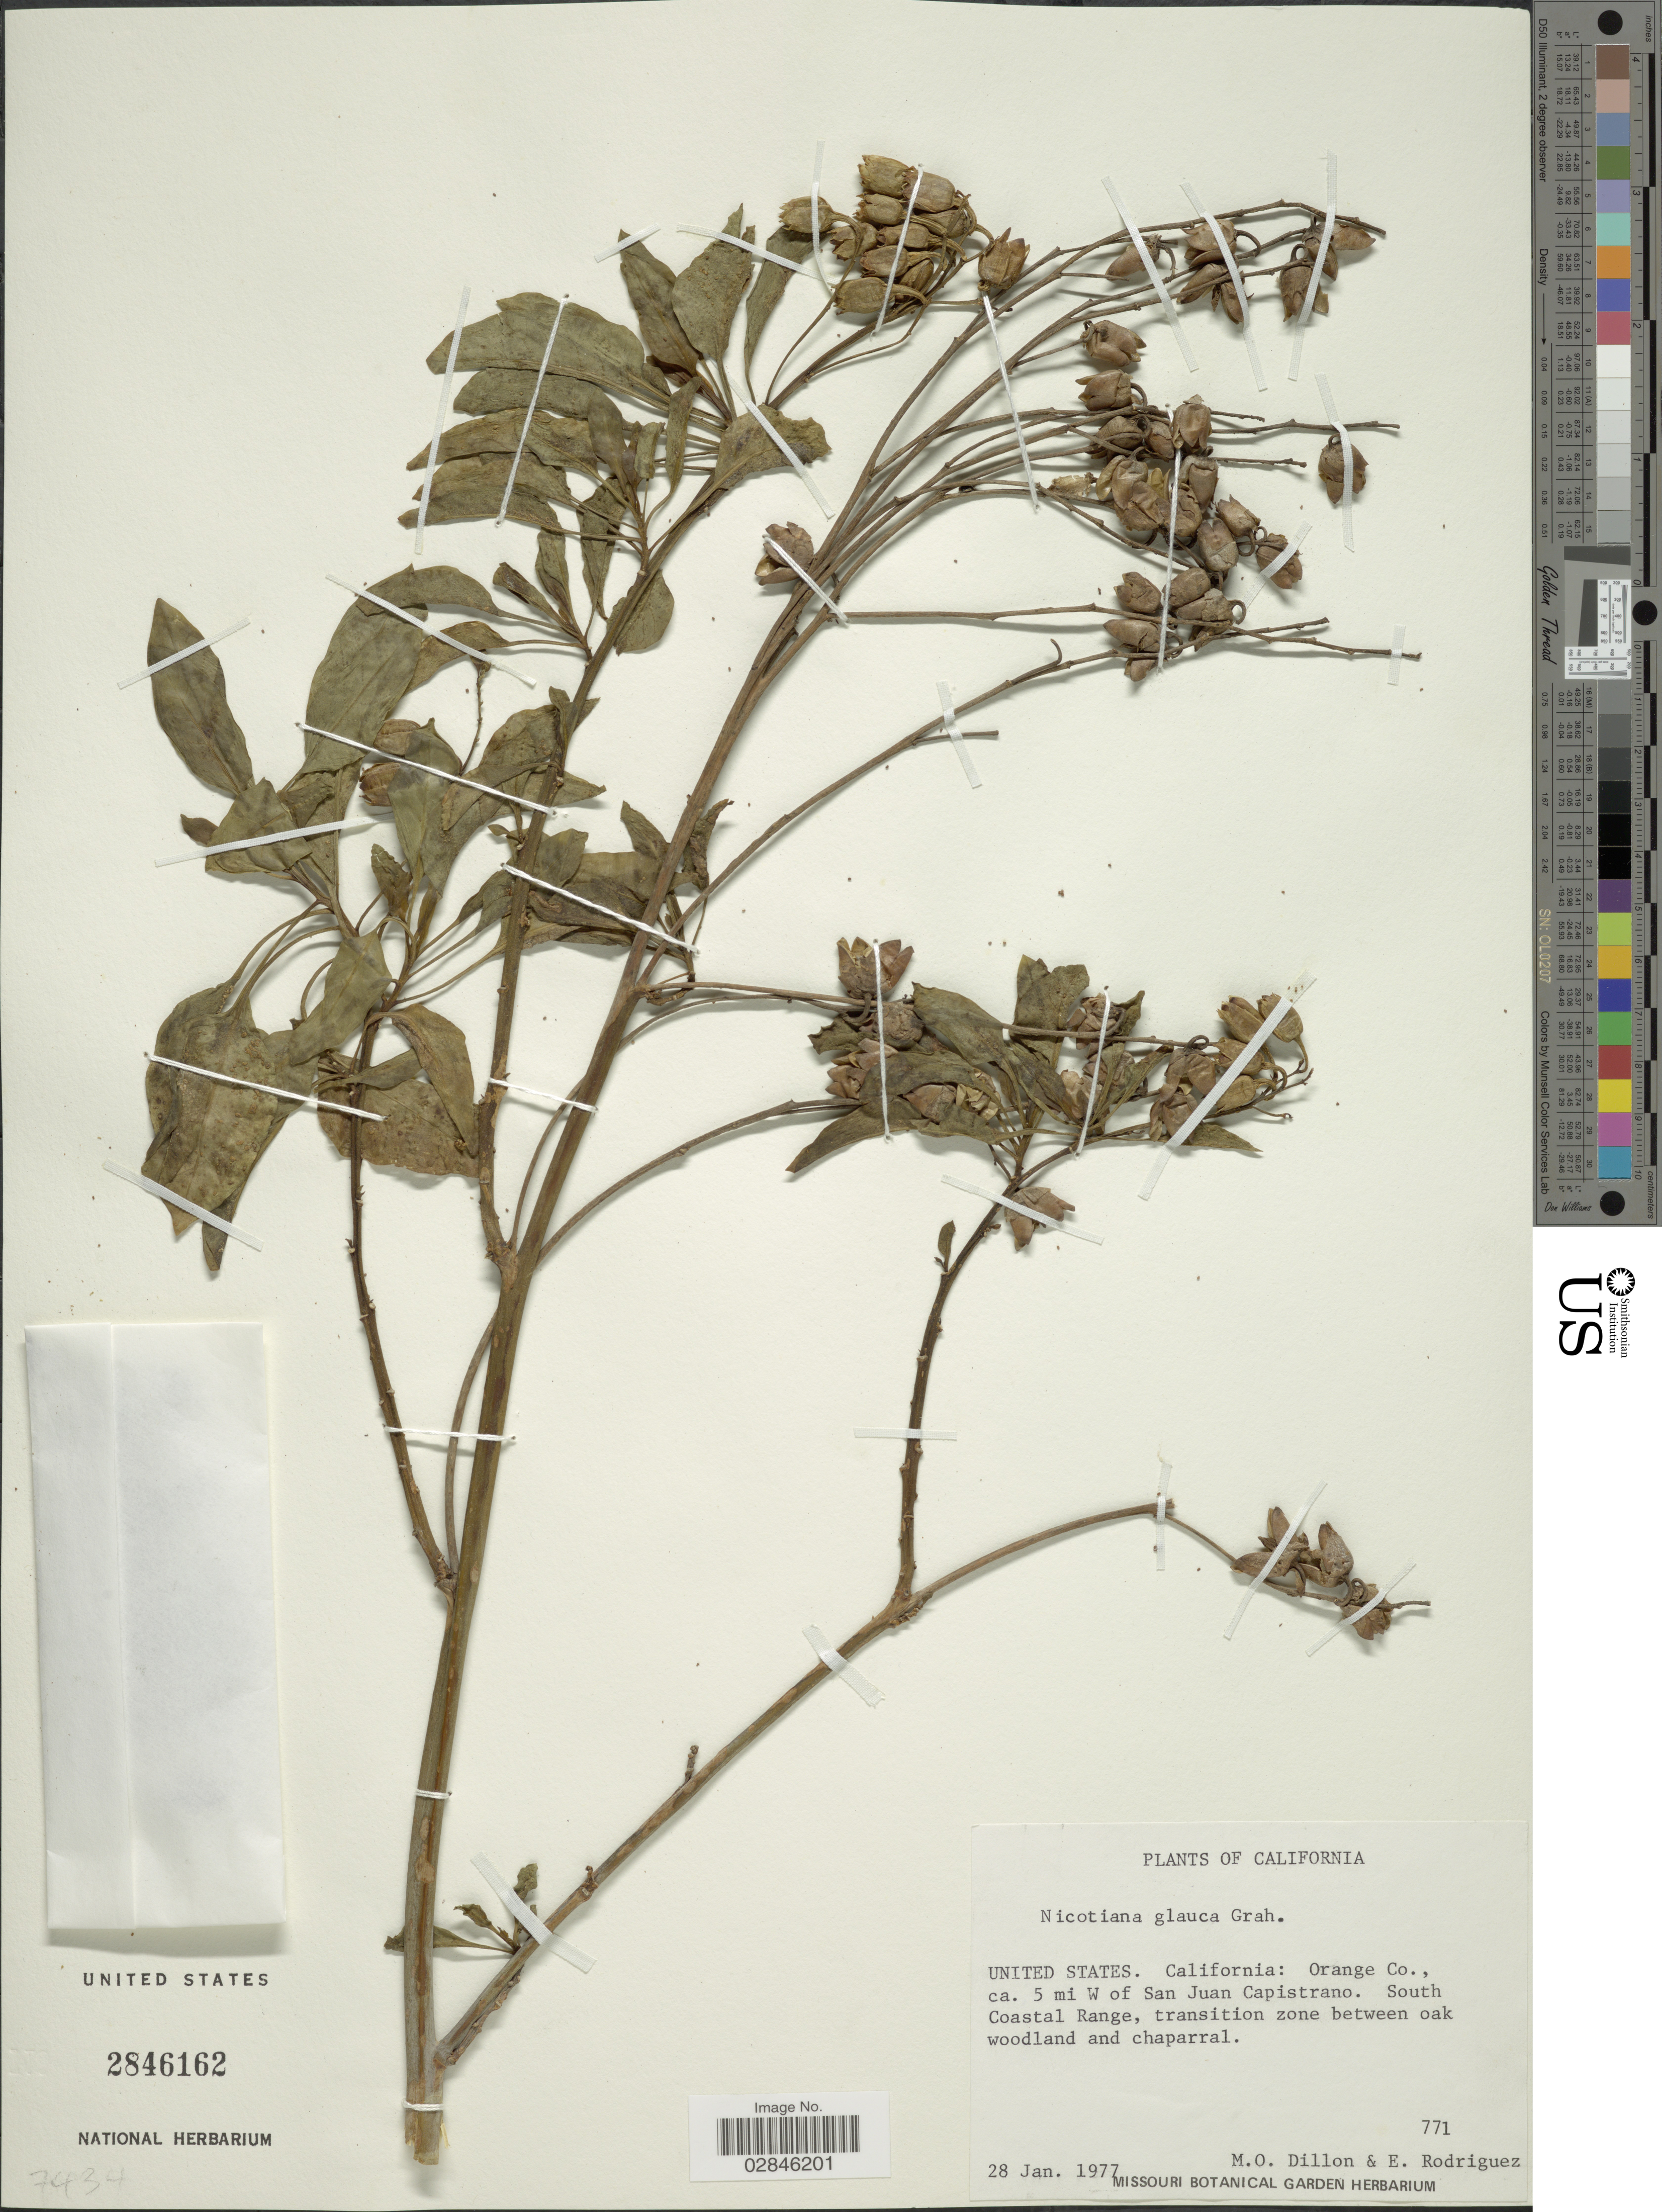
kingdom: Plantae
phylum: Tracheophyta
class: Magnoliopsida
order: Solanales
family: Solanaceae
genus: Nicotiana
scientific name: Nicotiana glauca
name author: Graham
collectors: M. O. Dillon & E. Rodriguez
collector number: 771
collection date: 1977-01-28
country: United States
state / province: California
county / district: Orange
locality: Orange Co., ca. 5 mi W of San Juan Capistrano. South Coastal Range.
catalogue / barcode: US 2846162